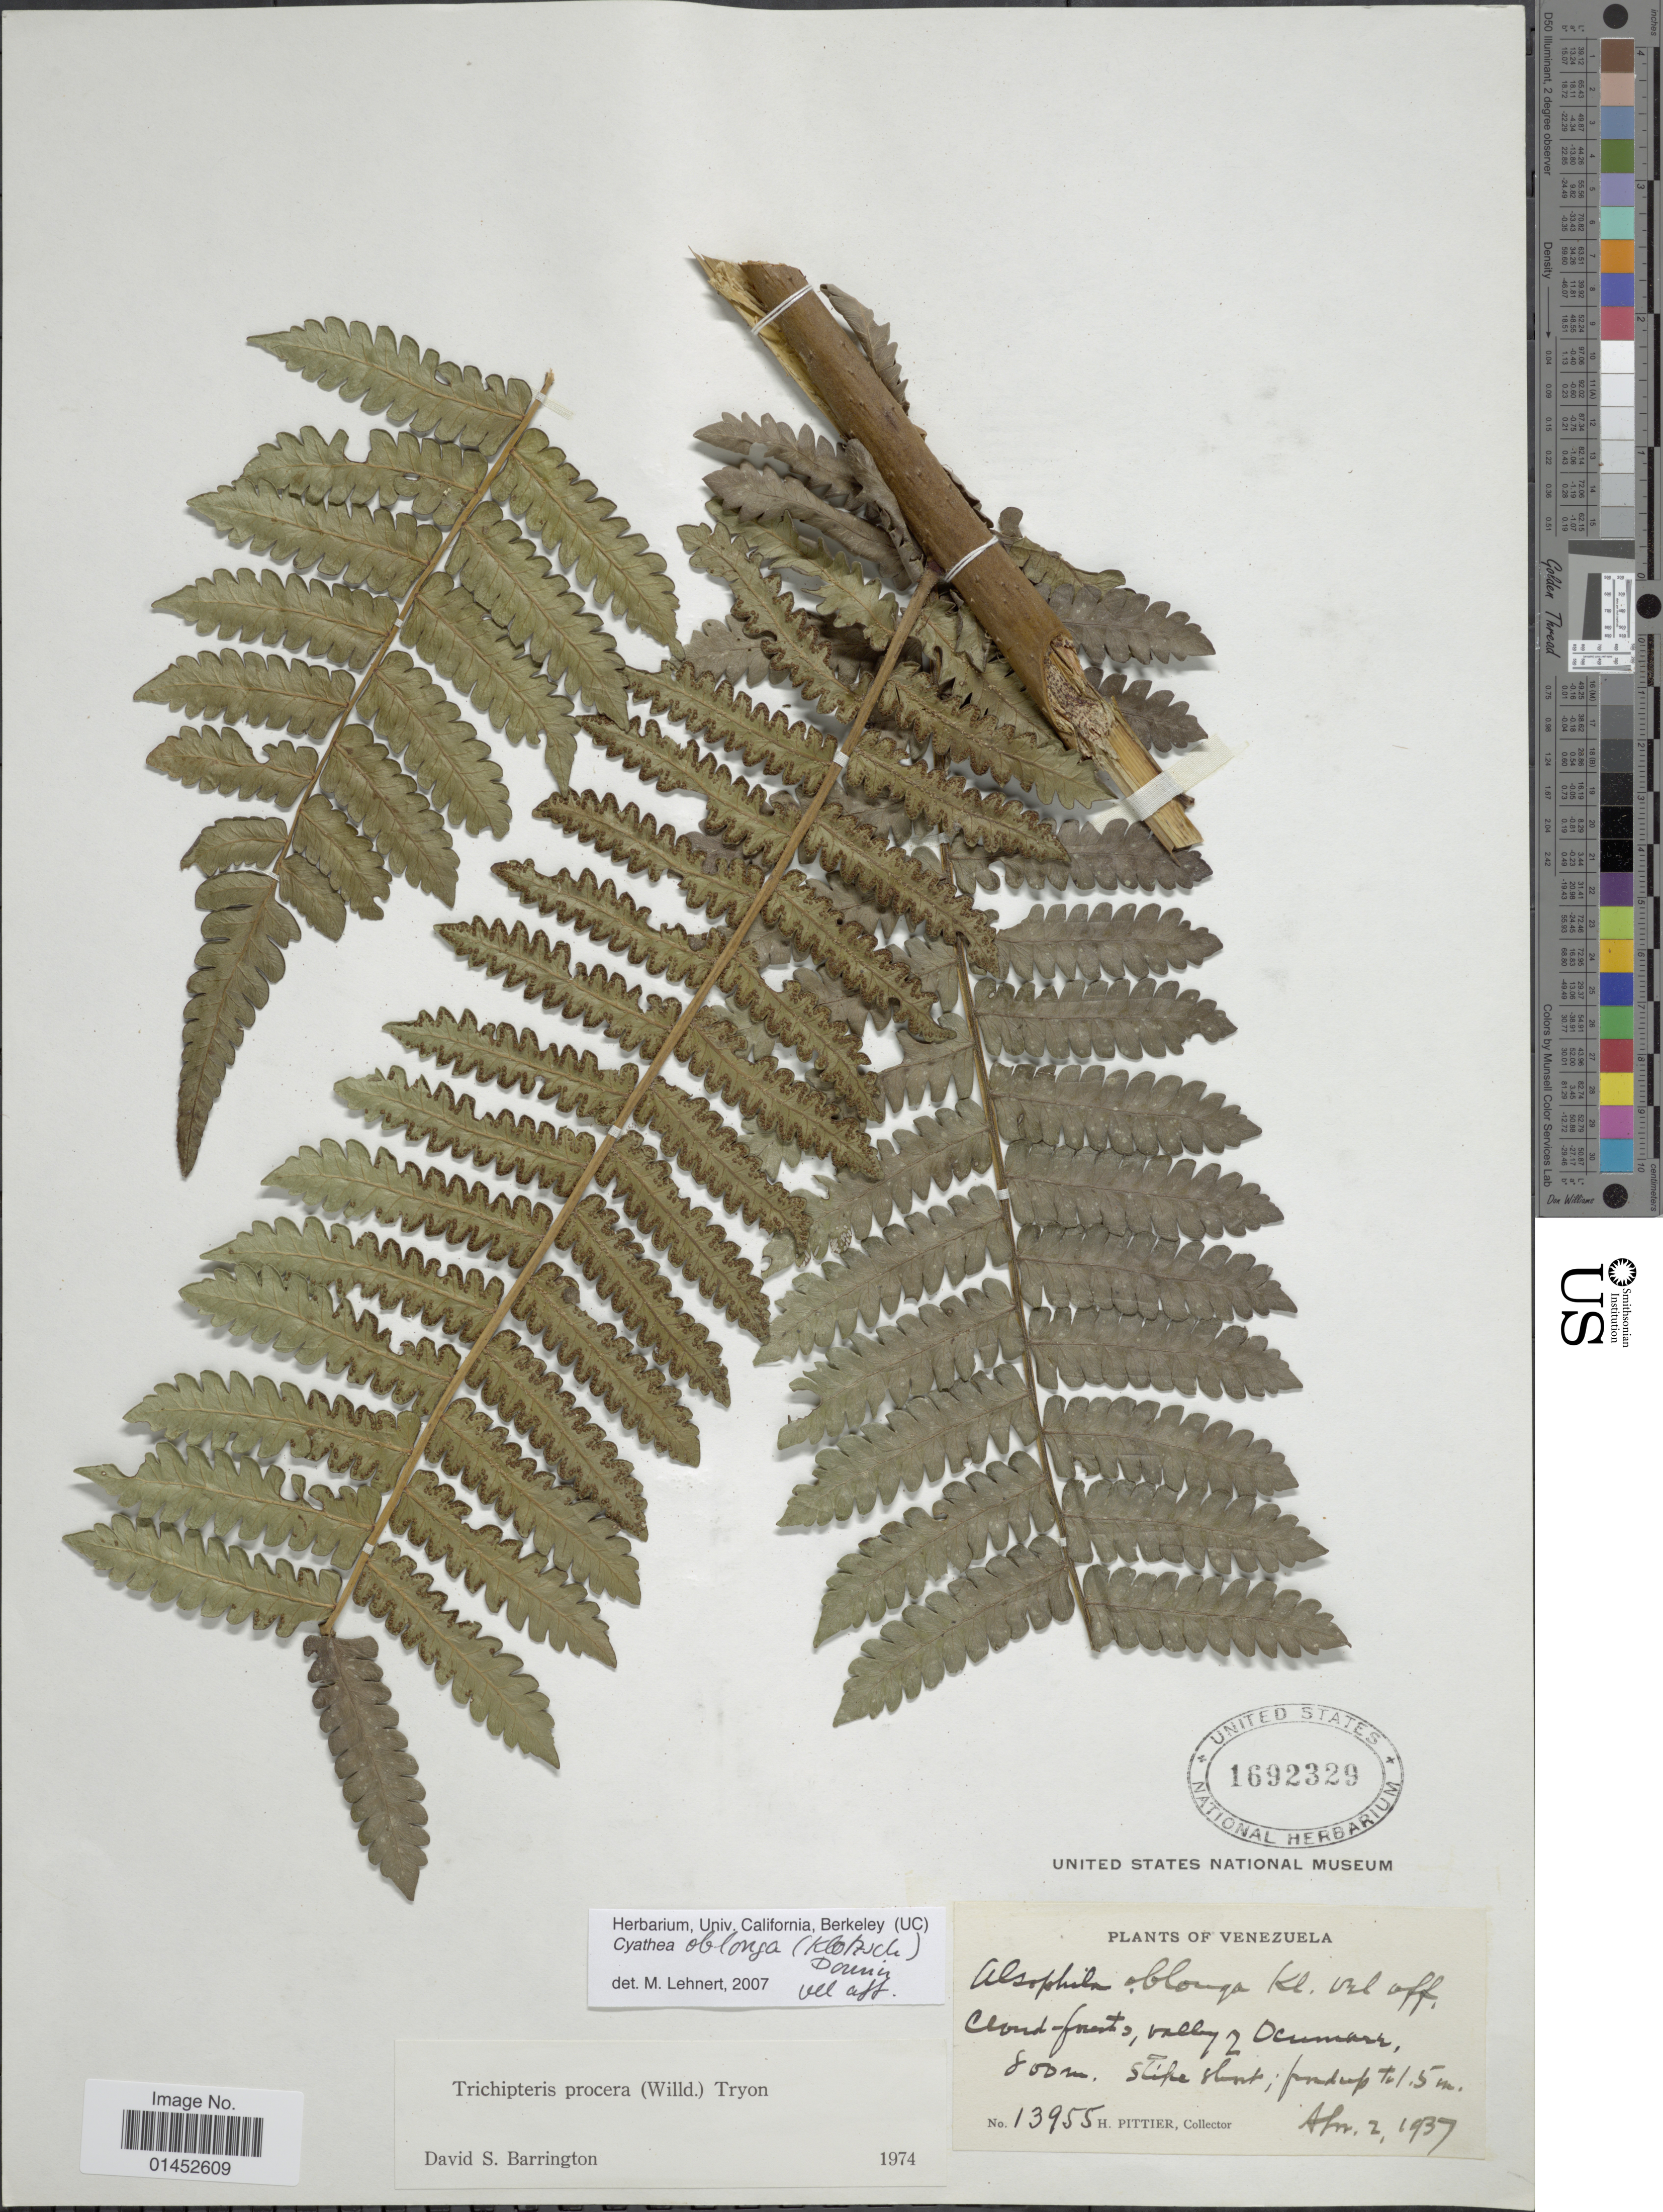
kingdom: Plantae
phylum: Tracheophyta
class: Polypodiopsida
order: Cyatheales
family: Cyatheaceae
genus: Cyathea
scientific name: Cyathea pungens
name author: (Willd.) Domin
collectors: H. F. Pittier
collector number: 13955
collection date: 1937-04-02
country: Venezuela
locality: Valley of Ocumare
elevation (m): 800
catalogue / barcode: US 1692329